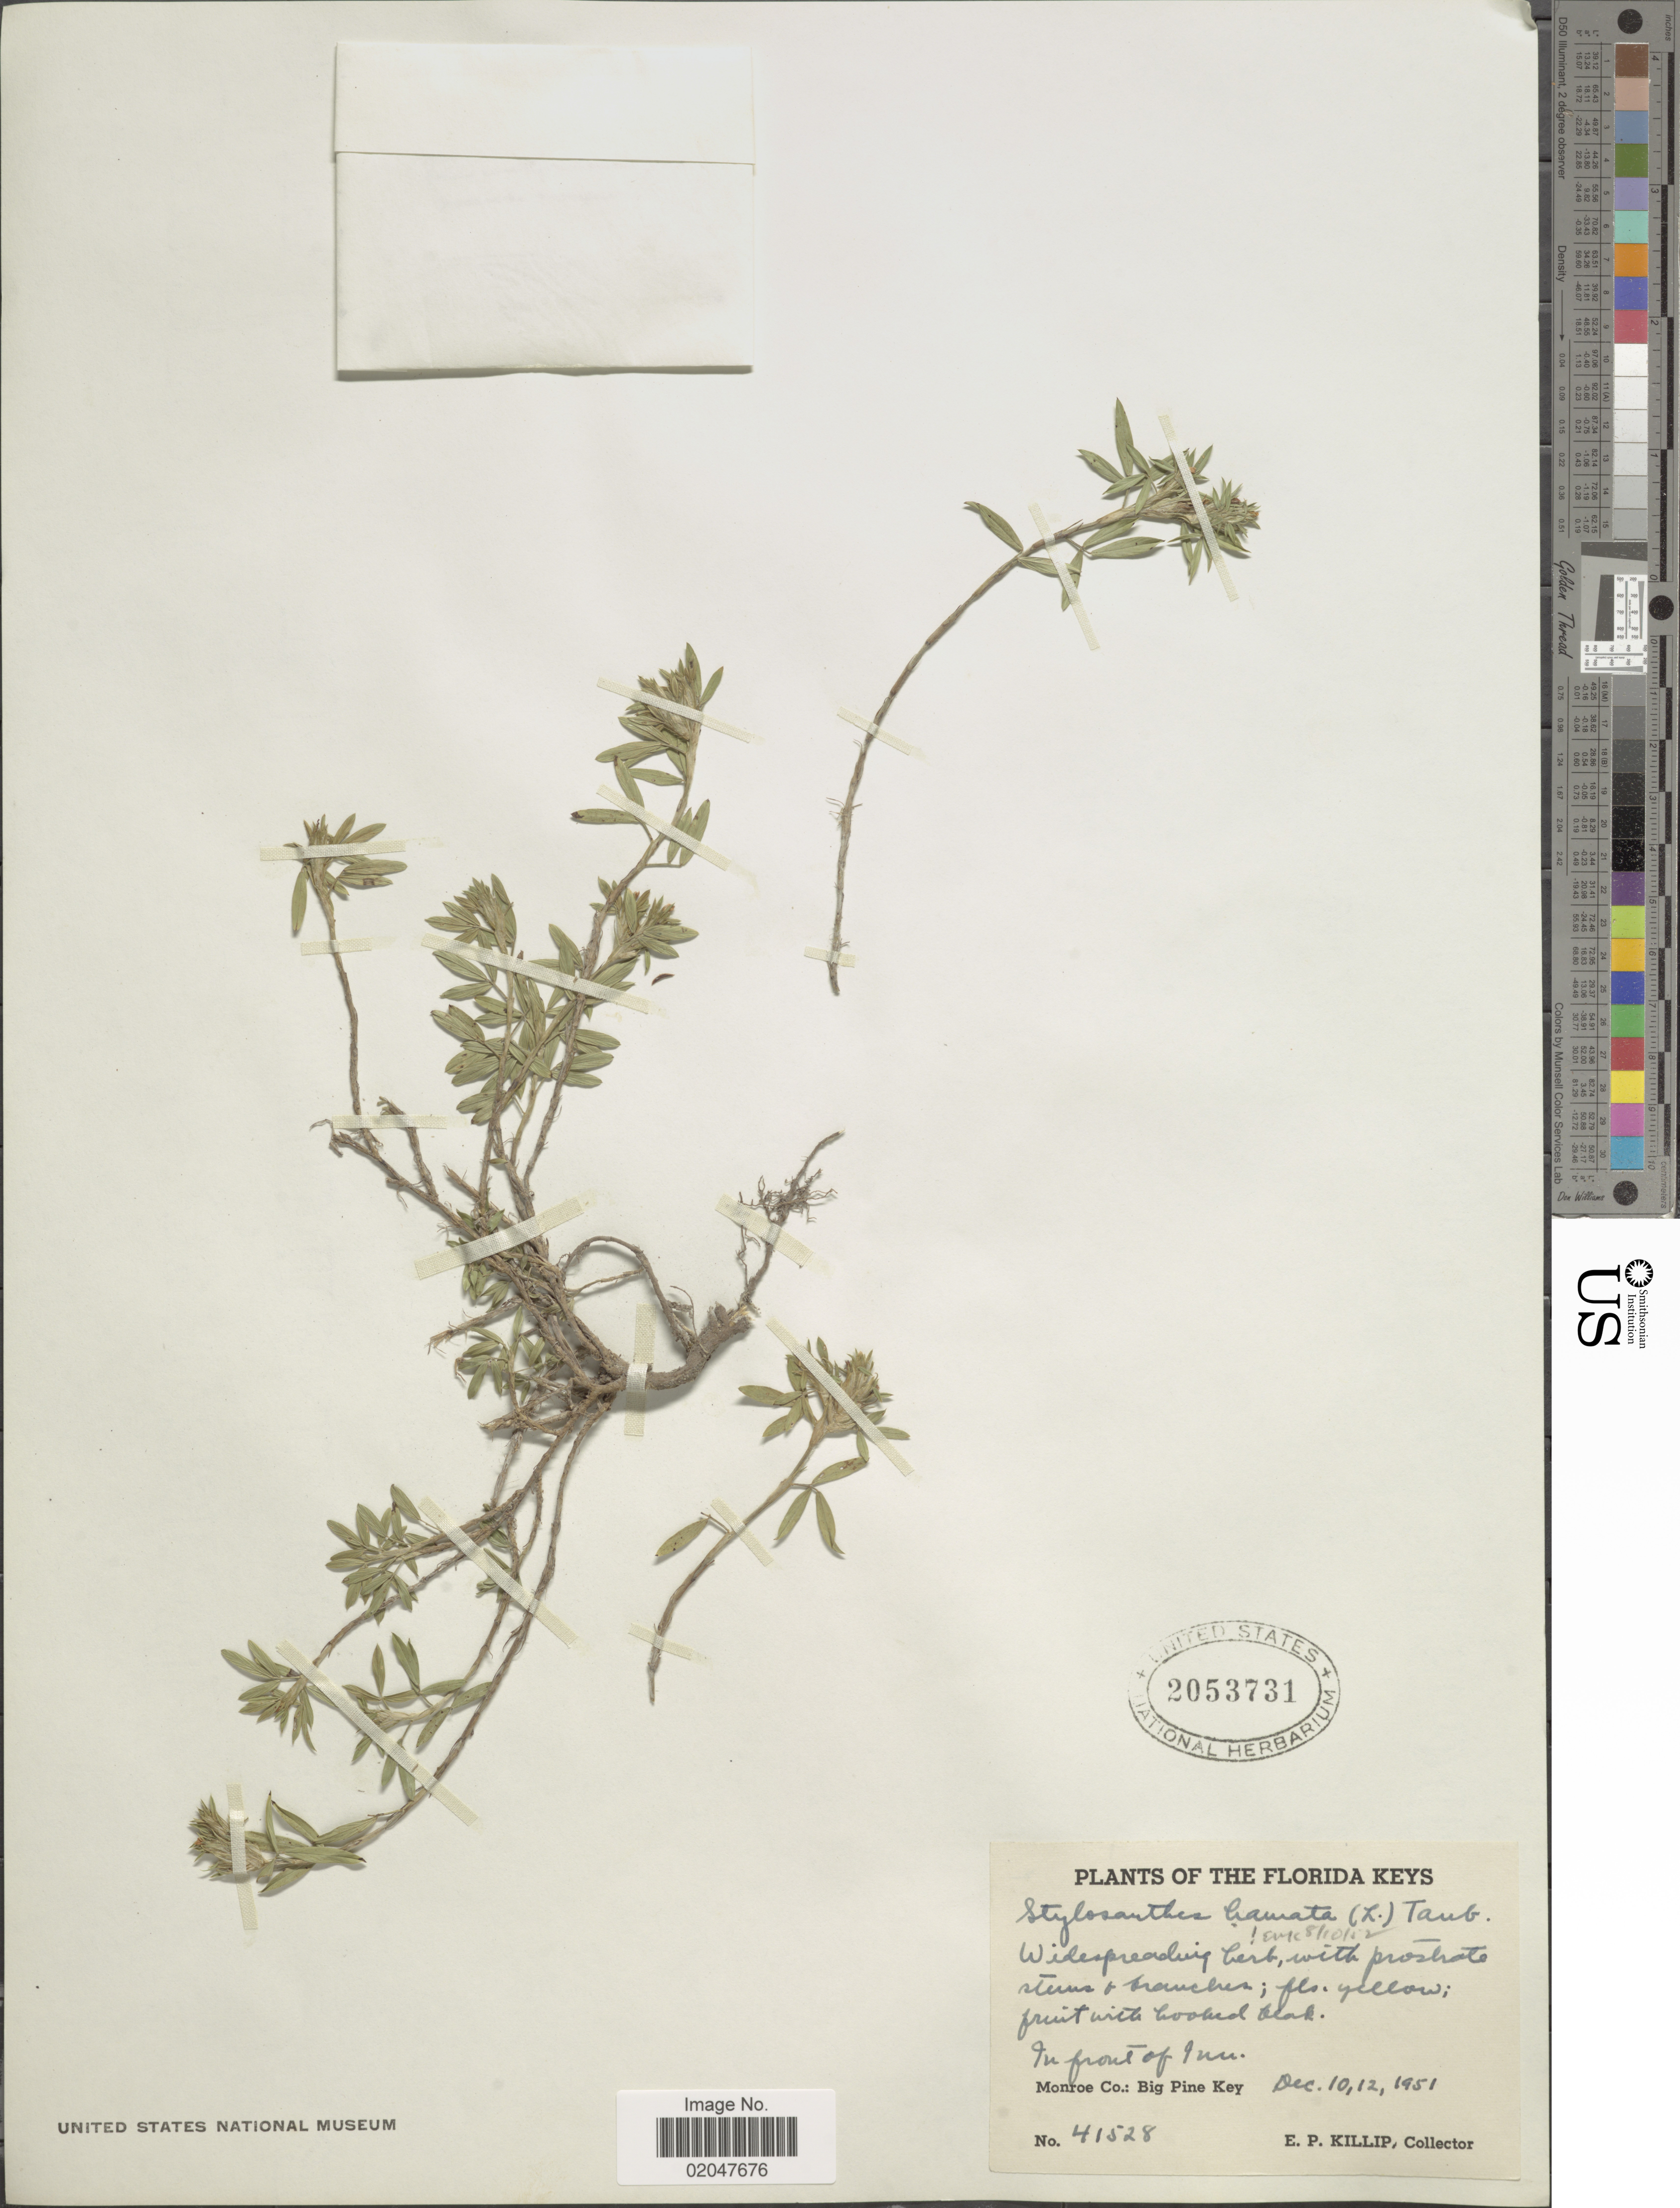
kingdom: Plantae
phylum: Tracheophyta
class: Magnoliopsida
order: Fabales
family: Fabaceae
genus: Stylosanthes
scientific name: Stylosanthes hamata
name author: (L.) Taub.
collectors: E. P. Killip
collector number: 41528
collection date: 1951-12-10/1951-12-12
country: United States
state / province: Florida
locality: Florida Keys, in front of Inn, Monroe Co, Big Pine Key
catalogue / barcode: US 2053731